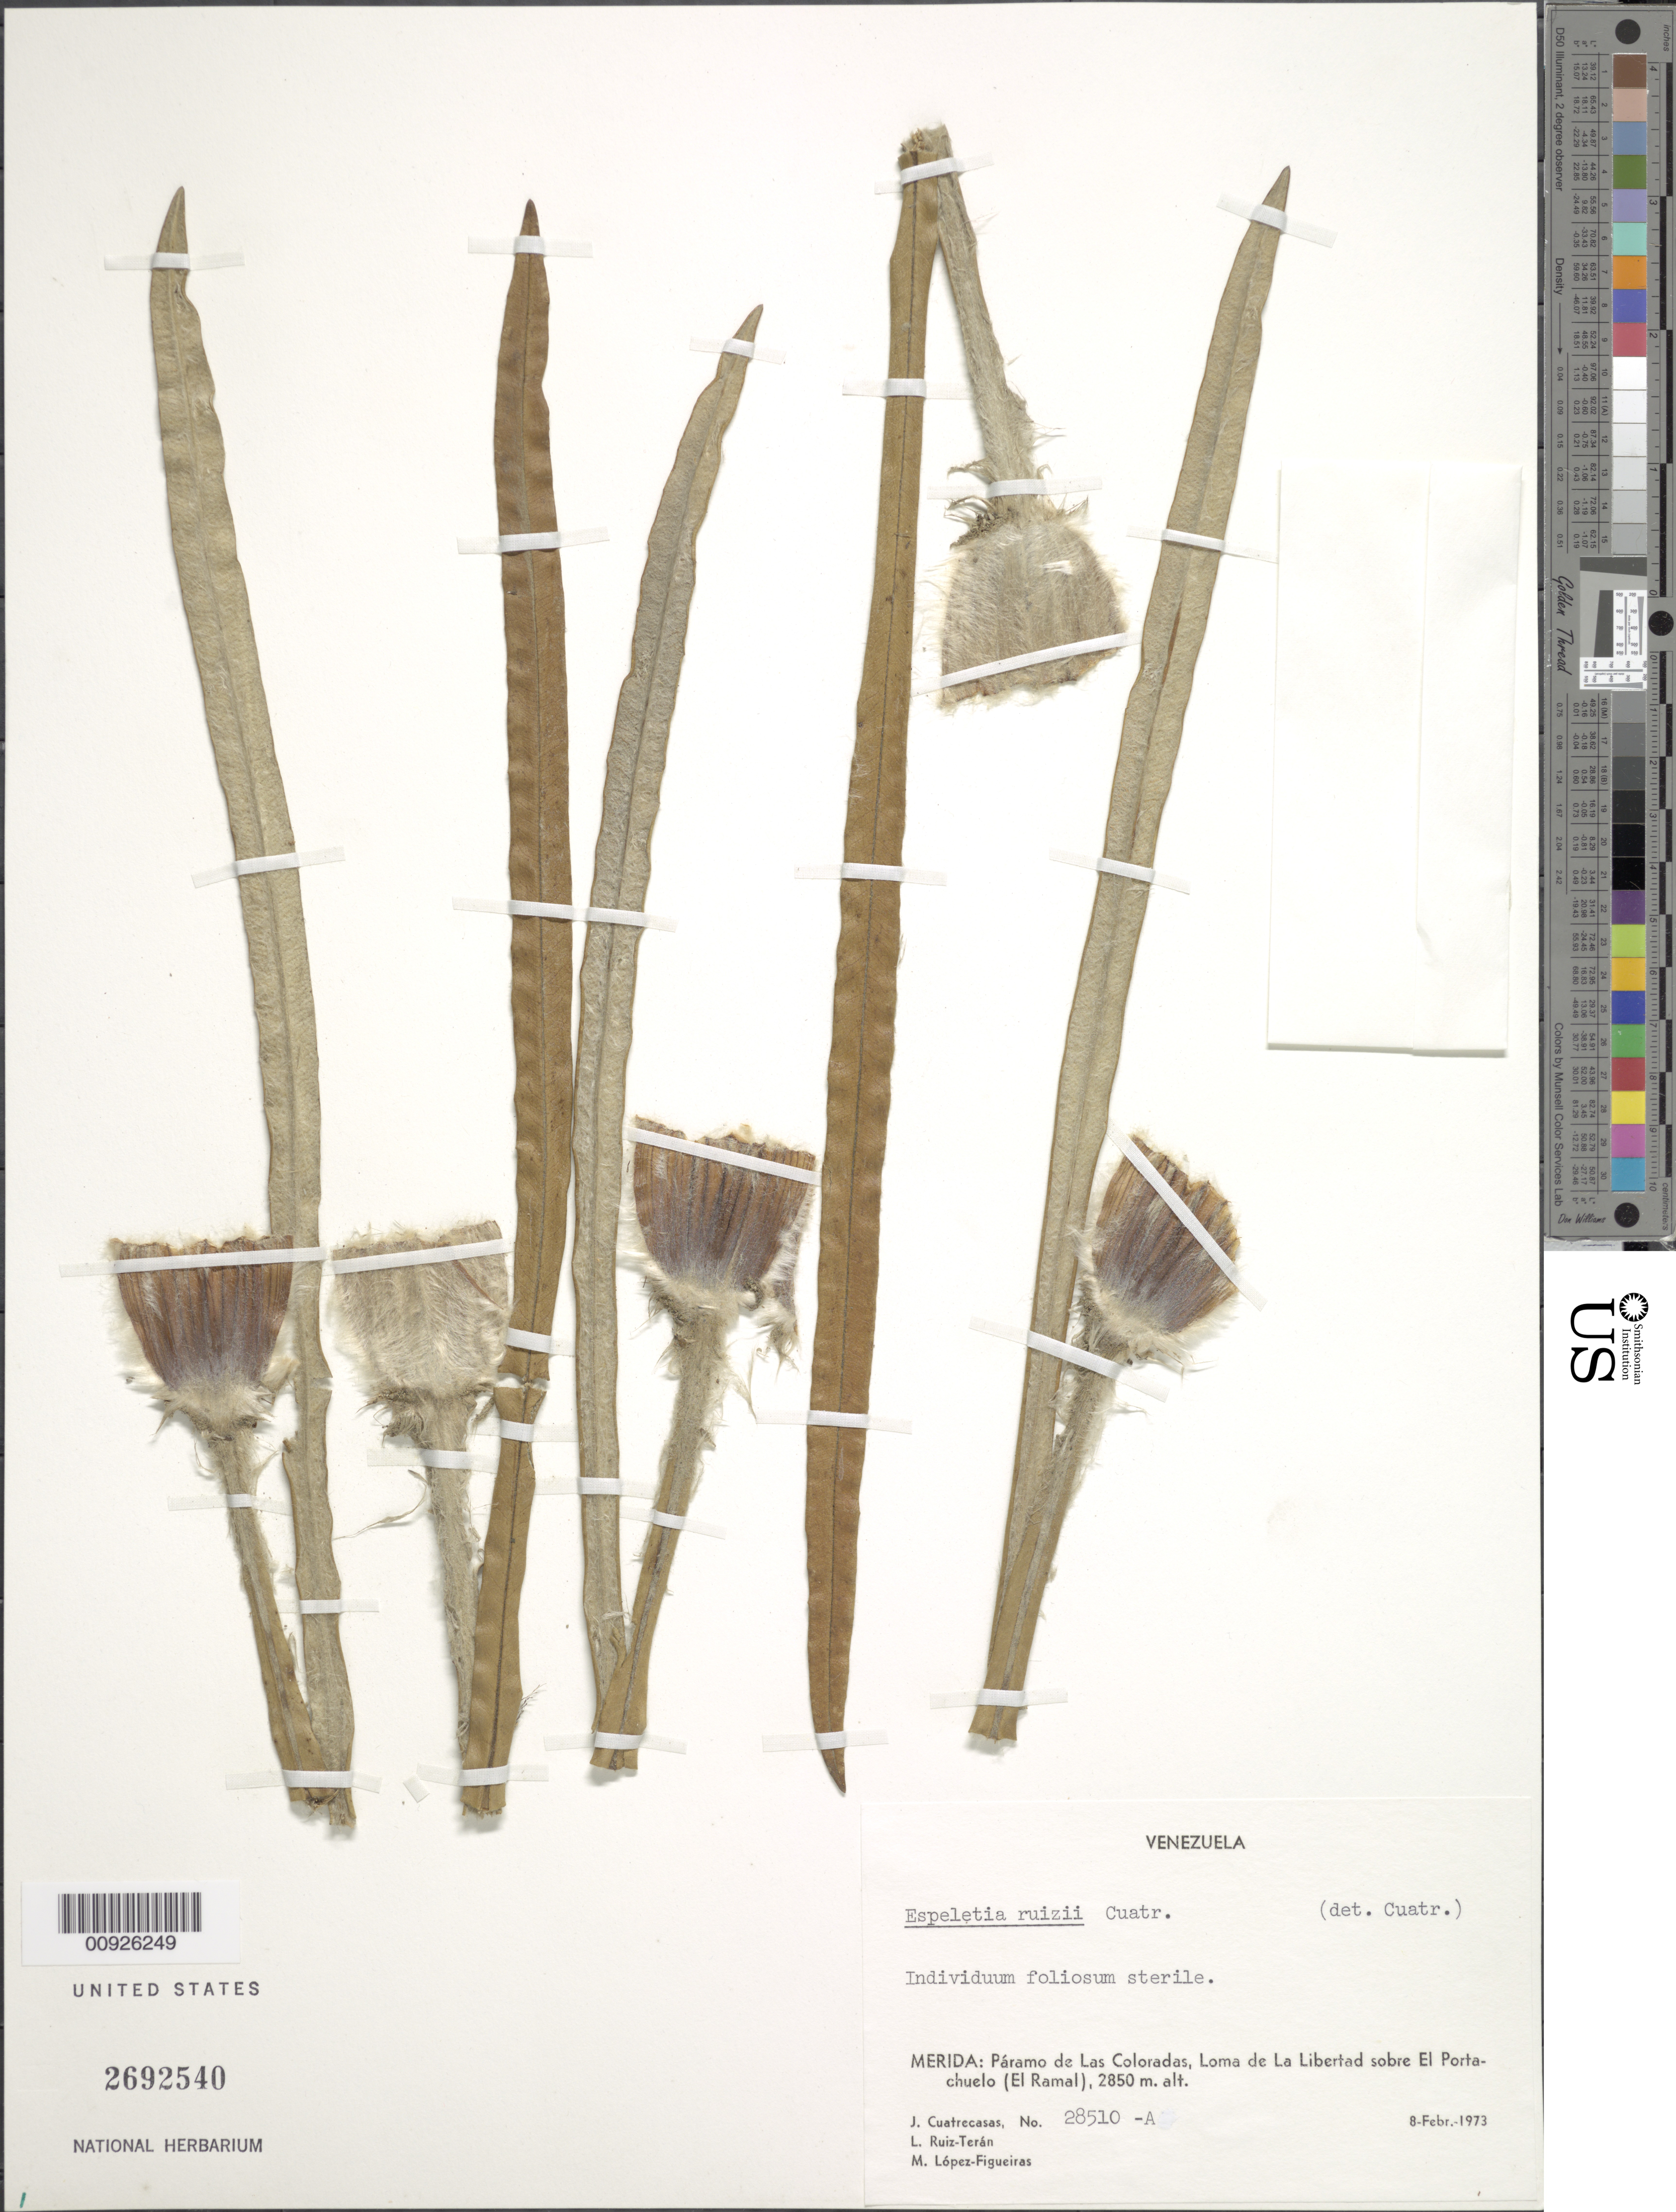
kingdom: Plantae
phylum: Tracheophyta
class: Magnoliopsida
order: Asterales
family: Asteraceae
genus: Ruilopezia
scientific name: Ruilopezia ruizii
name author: (Cuatrec.) Cuatrec.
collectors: J. Cuatrecasas, L. E. Ruíz-Terán & M. López Figueiras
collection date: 1973-02-08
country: Venezuela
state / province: Mérida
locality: P. de las Coloradas. Loma de la Libertad sobre El Portachuelo (El Ramal)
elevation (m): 2850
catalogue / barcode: US 2692540